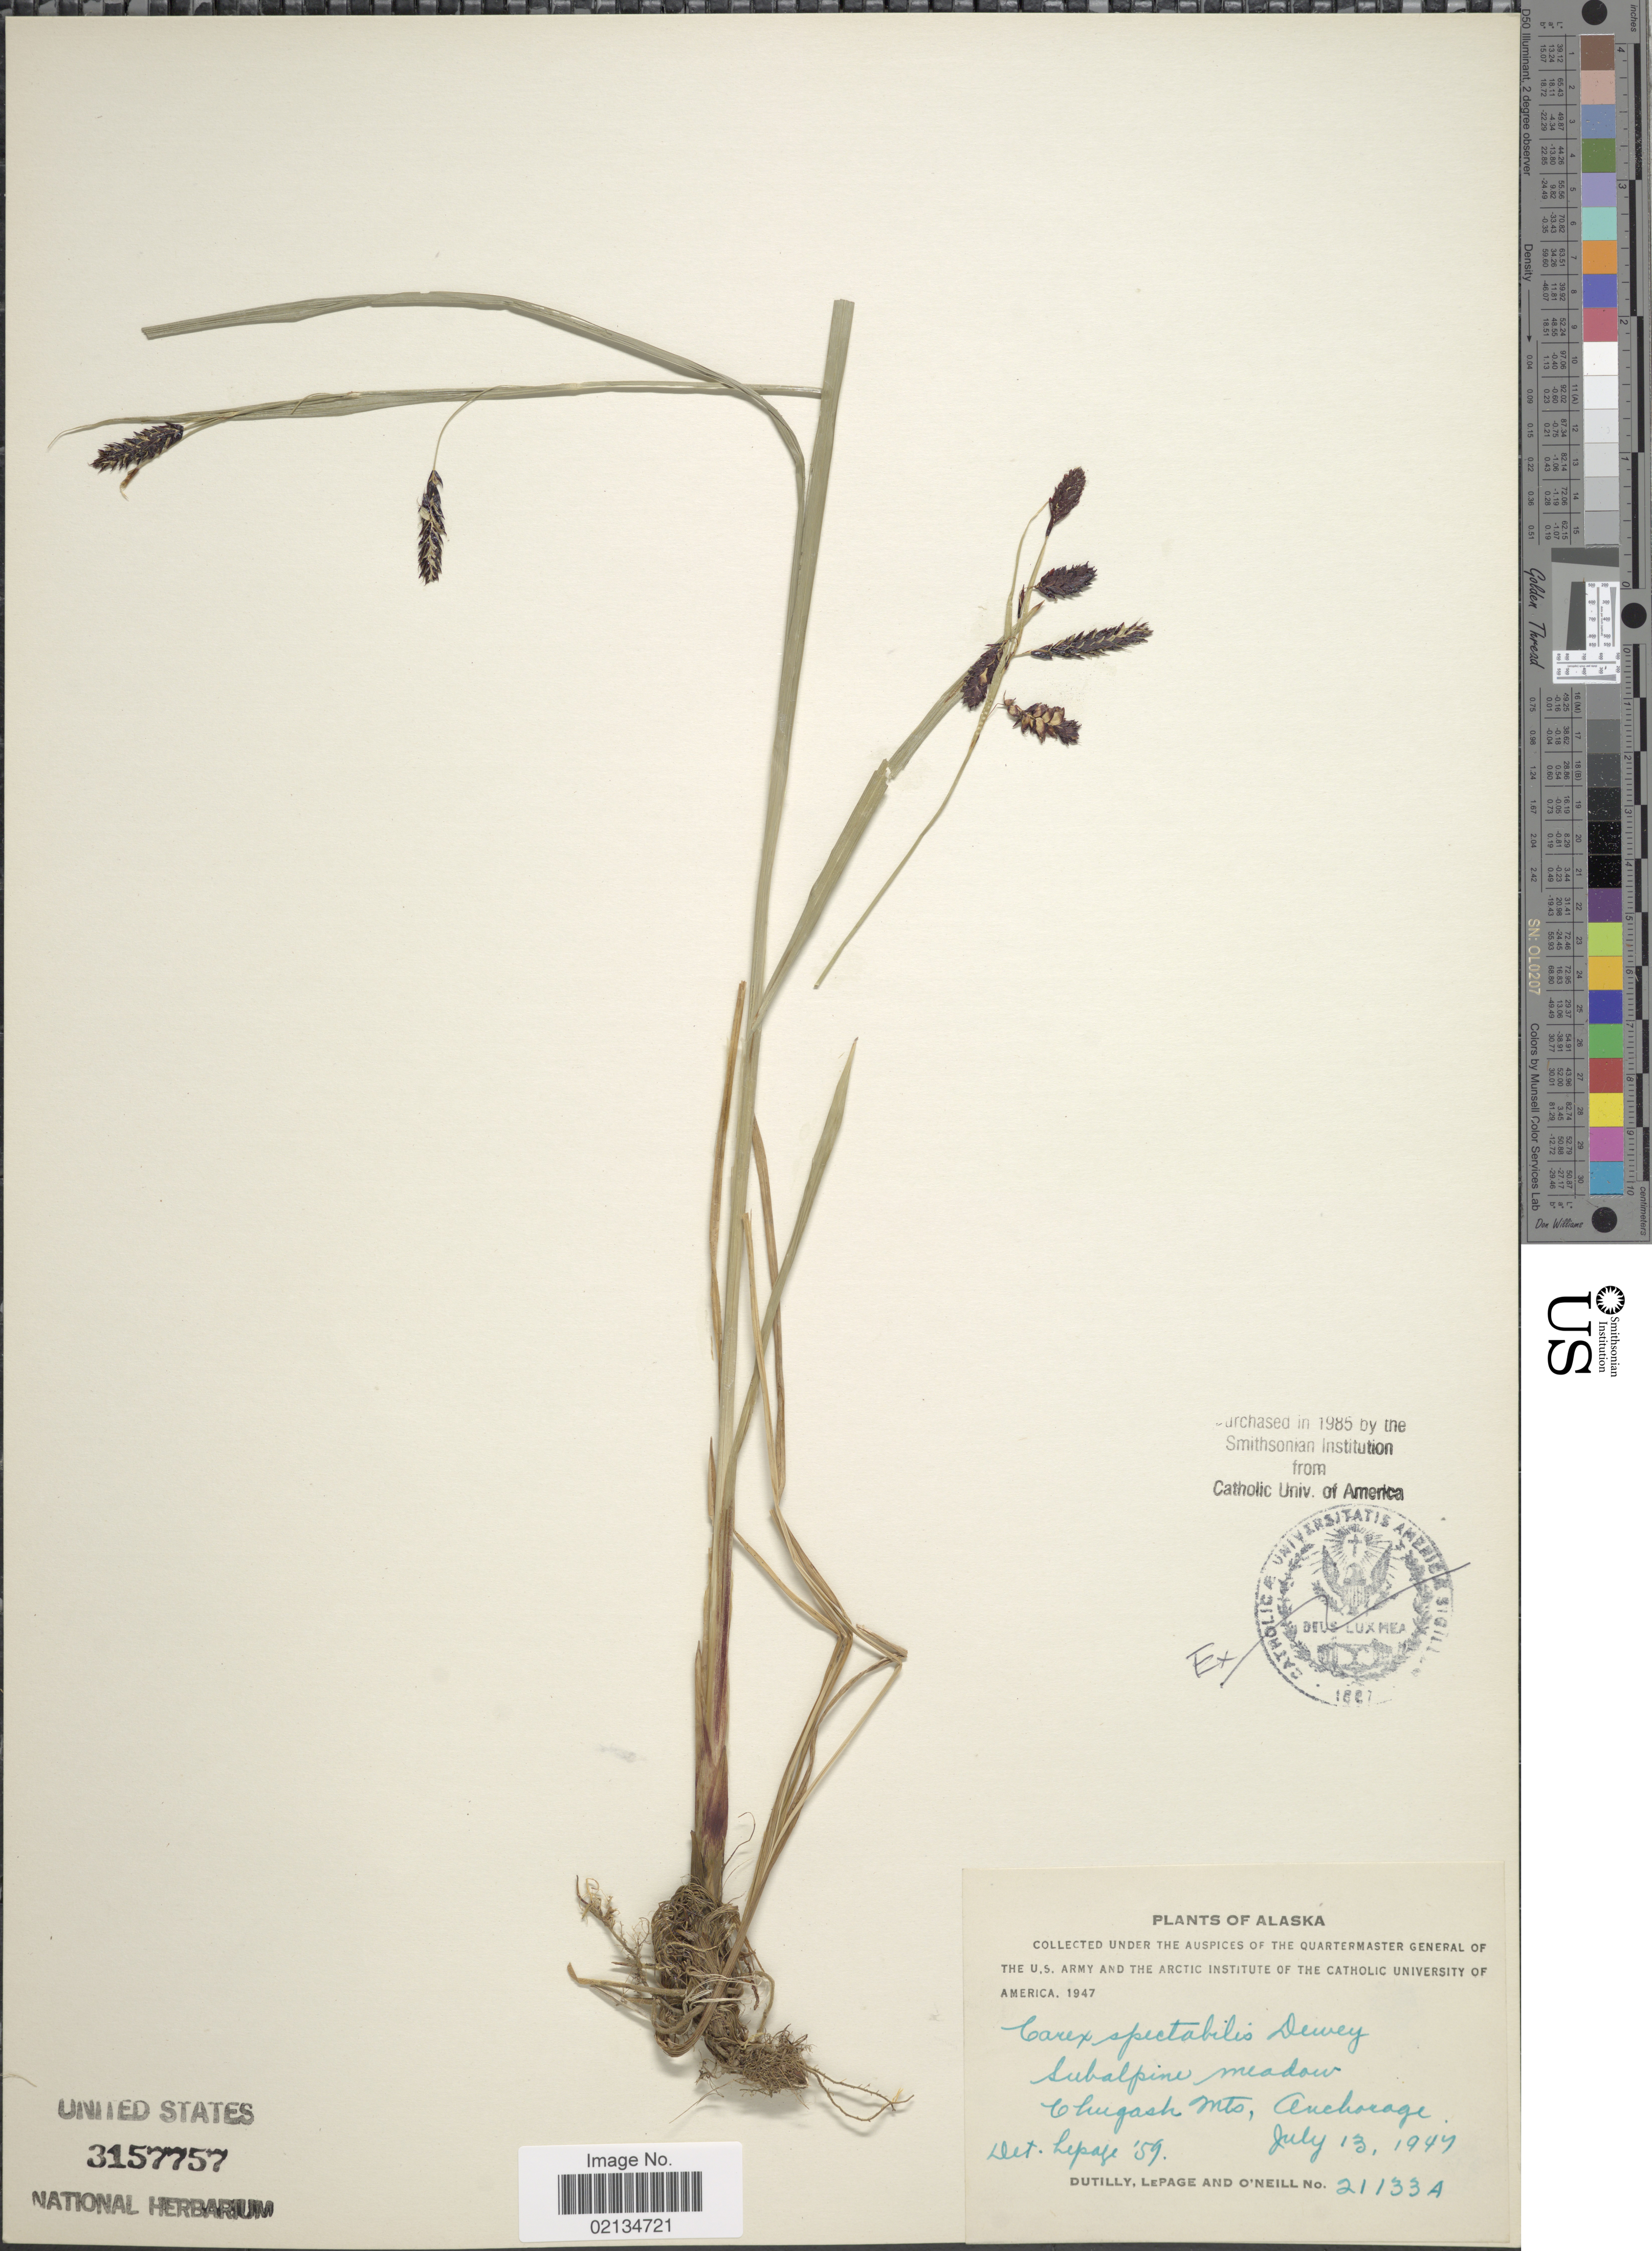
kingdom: Plantae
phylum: Tracheophyta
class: Liliopsida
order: Poales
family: Cyperaceae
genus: Carex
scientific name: Carex spectabilis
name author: Dewey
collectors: -. Dutilly, -. LePage & O' Neill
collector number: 2113A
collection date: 1947-07-13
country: United States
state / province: Alaska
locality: Chugash Mts, Anchorage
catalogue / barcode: US 3157757